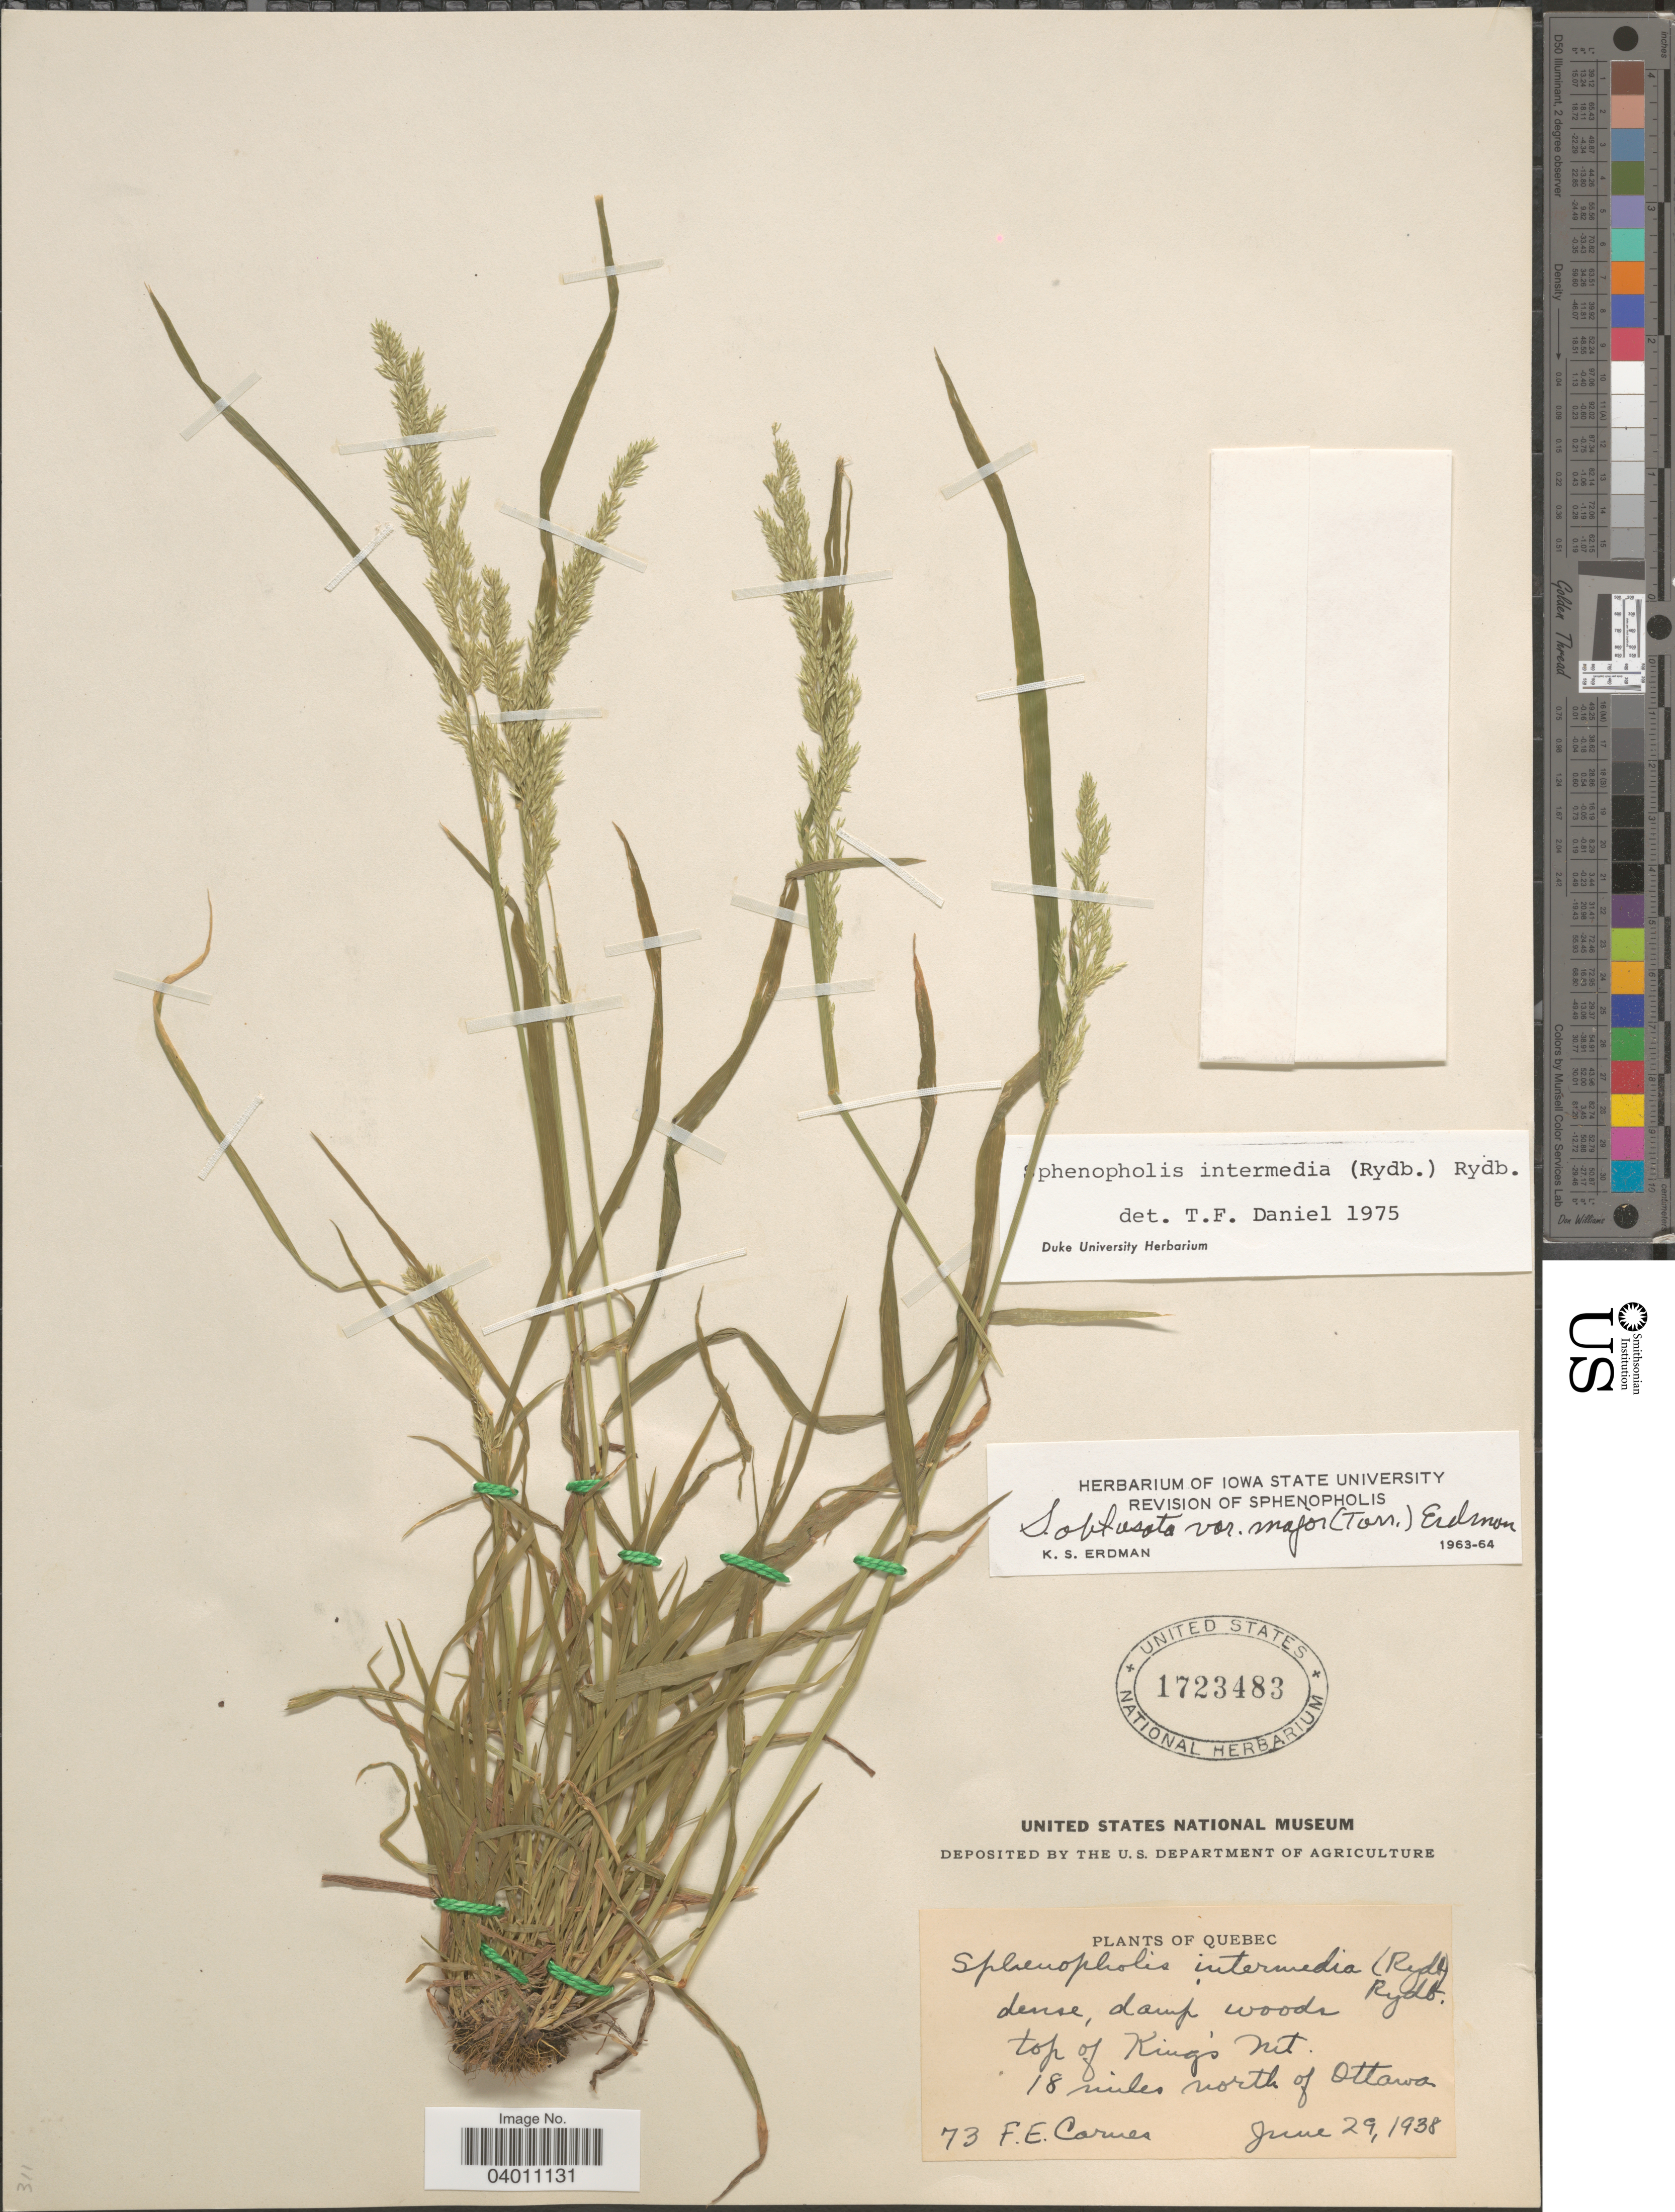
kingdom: Plantae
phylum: Tracheophyta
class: Liliopsida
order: Poales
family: Poaceae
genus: Sphenopholis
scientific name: Sphenopholis intermedia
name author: (Rydb.) Rydb.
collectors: F. Carnes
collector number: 73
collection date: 1938-06-29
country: Canada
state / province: Quebec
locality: Top of King's Mt. 18 miles north of Ottawa.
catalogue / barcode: US 1723483